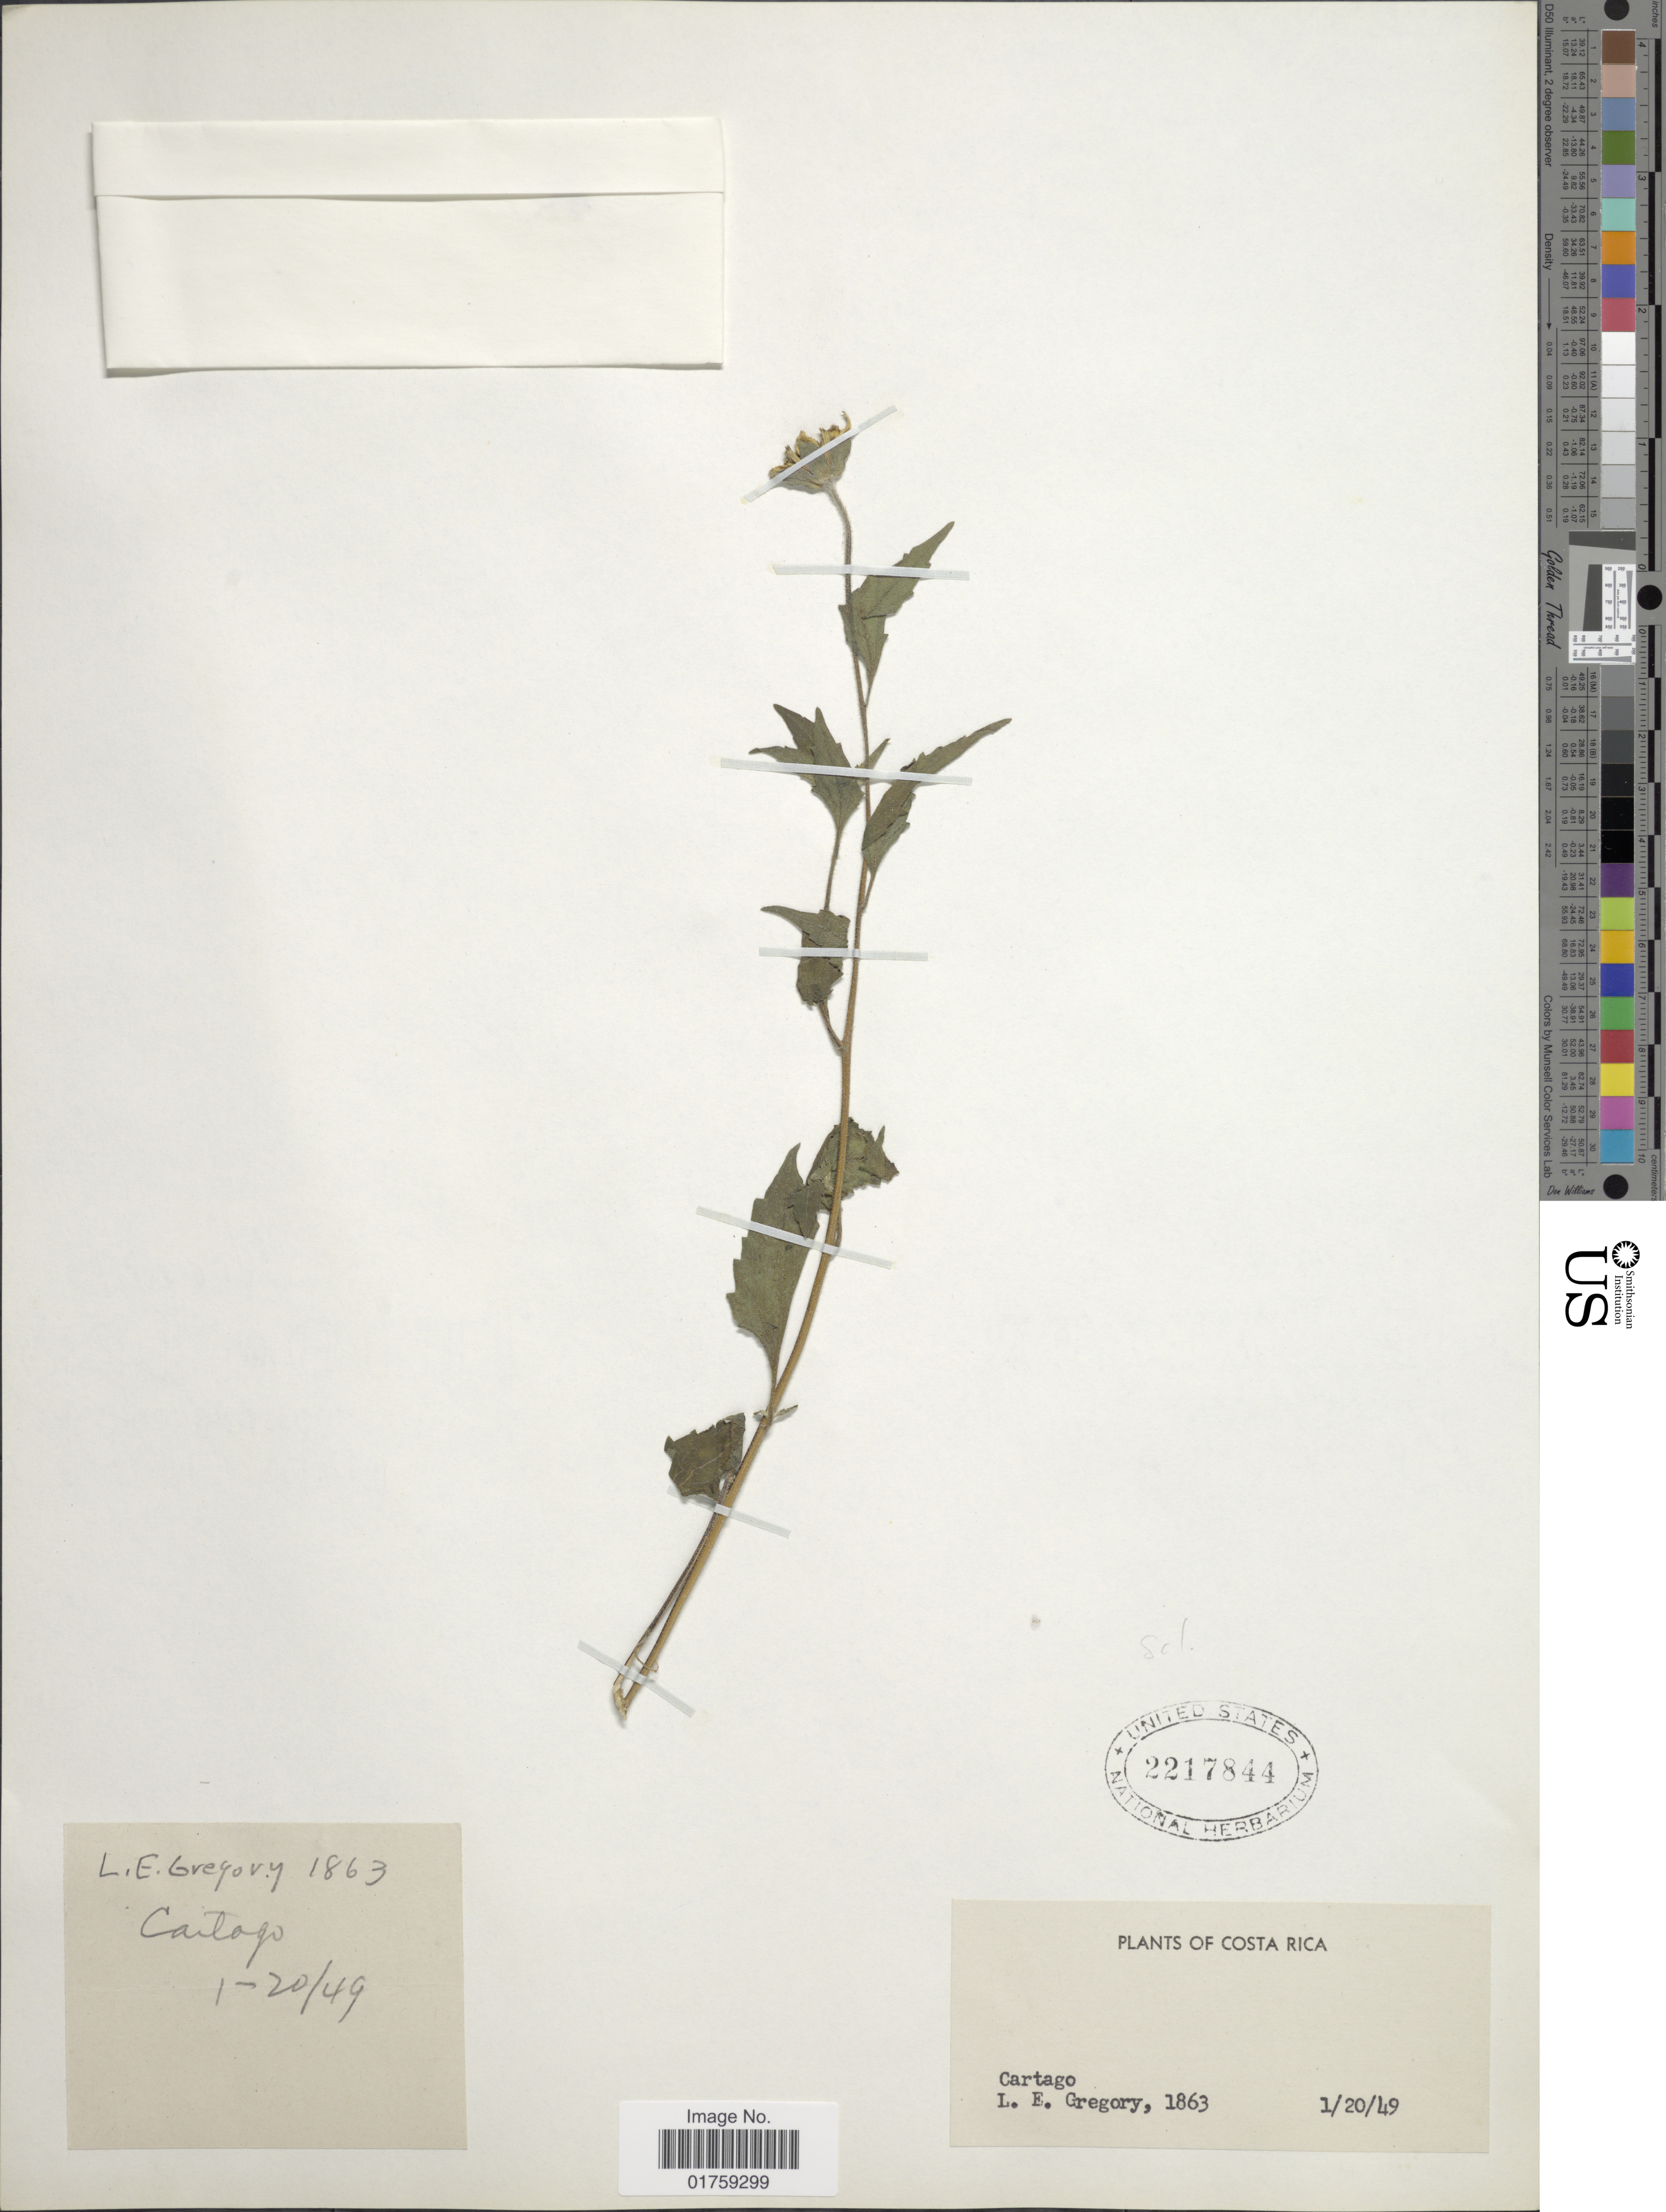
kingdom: Plantae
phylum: Tracheophyta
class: Magnoliopsida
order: Asterales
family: Asteraceae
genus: Sclerocarpus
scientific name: Sclerocarpus divaricatus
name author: (Benth.) Benth. & Hook. f. ex Hemsl.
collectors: L. E. Gregory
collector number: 1863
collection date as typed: Transcribed d/m/y: 20/1/49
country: Costa Rica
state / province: Cartago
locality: Cartago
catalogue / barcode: US 2217844